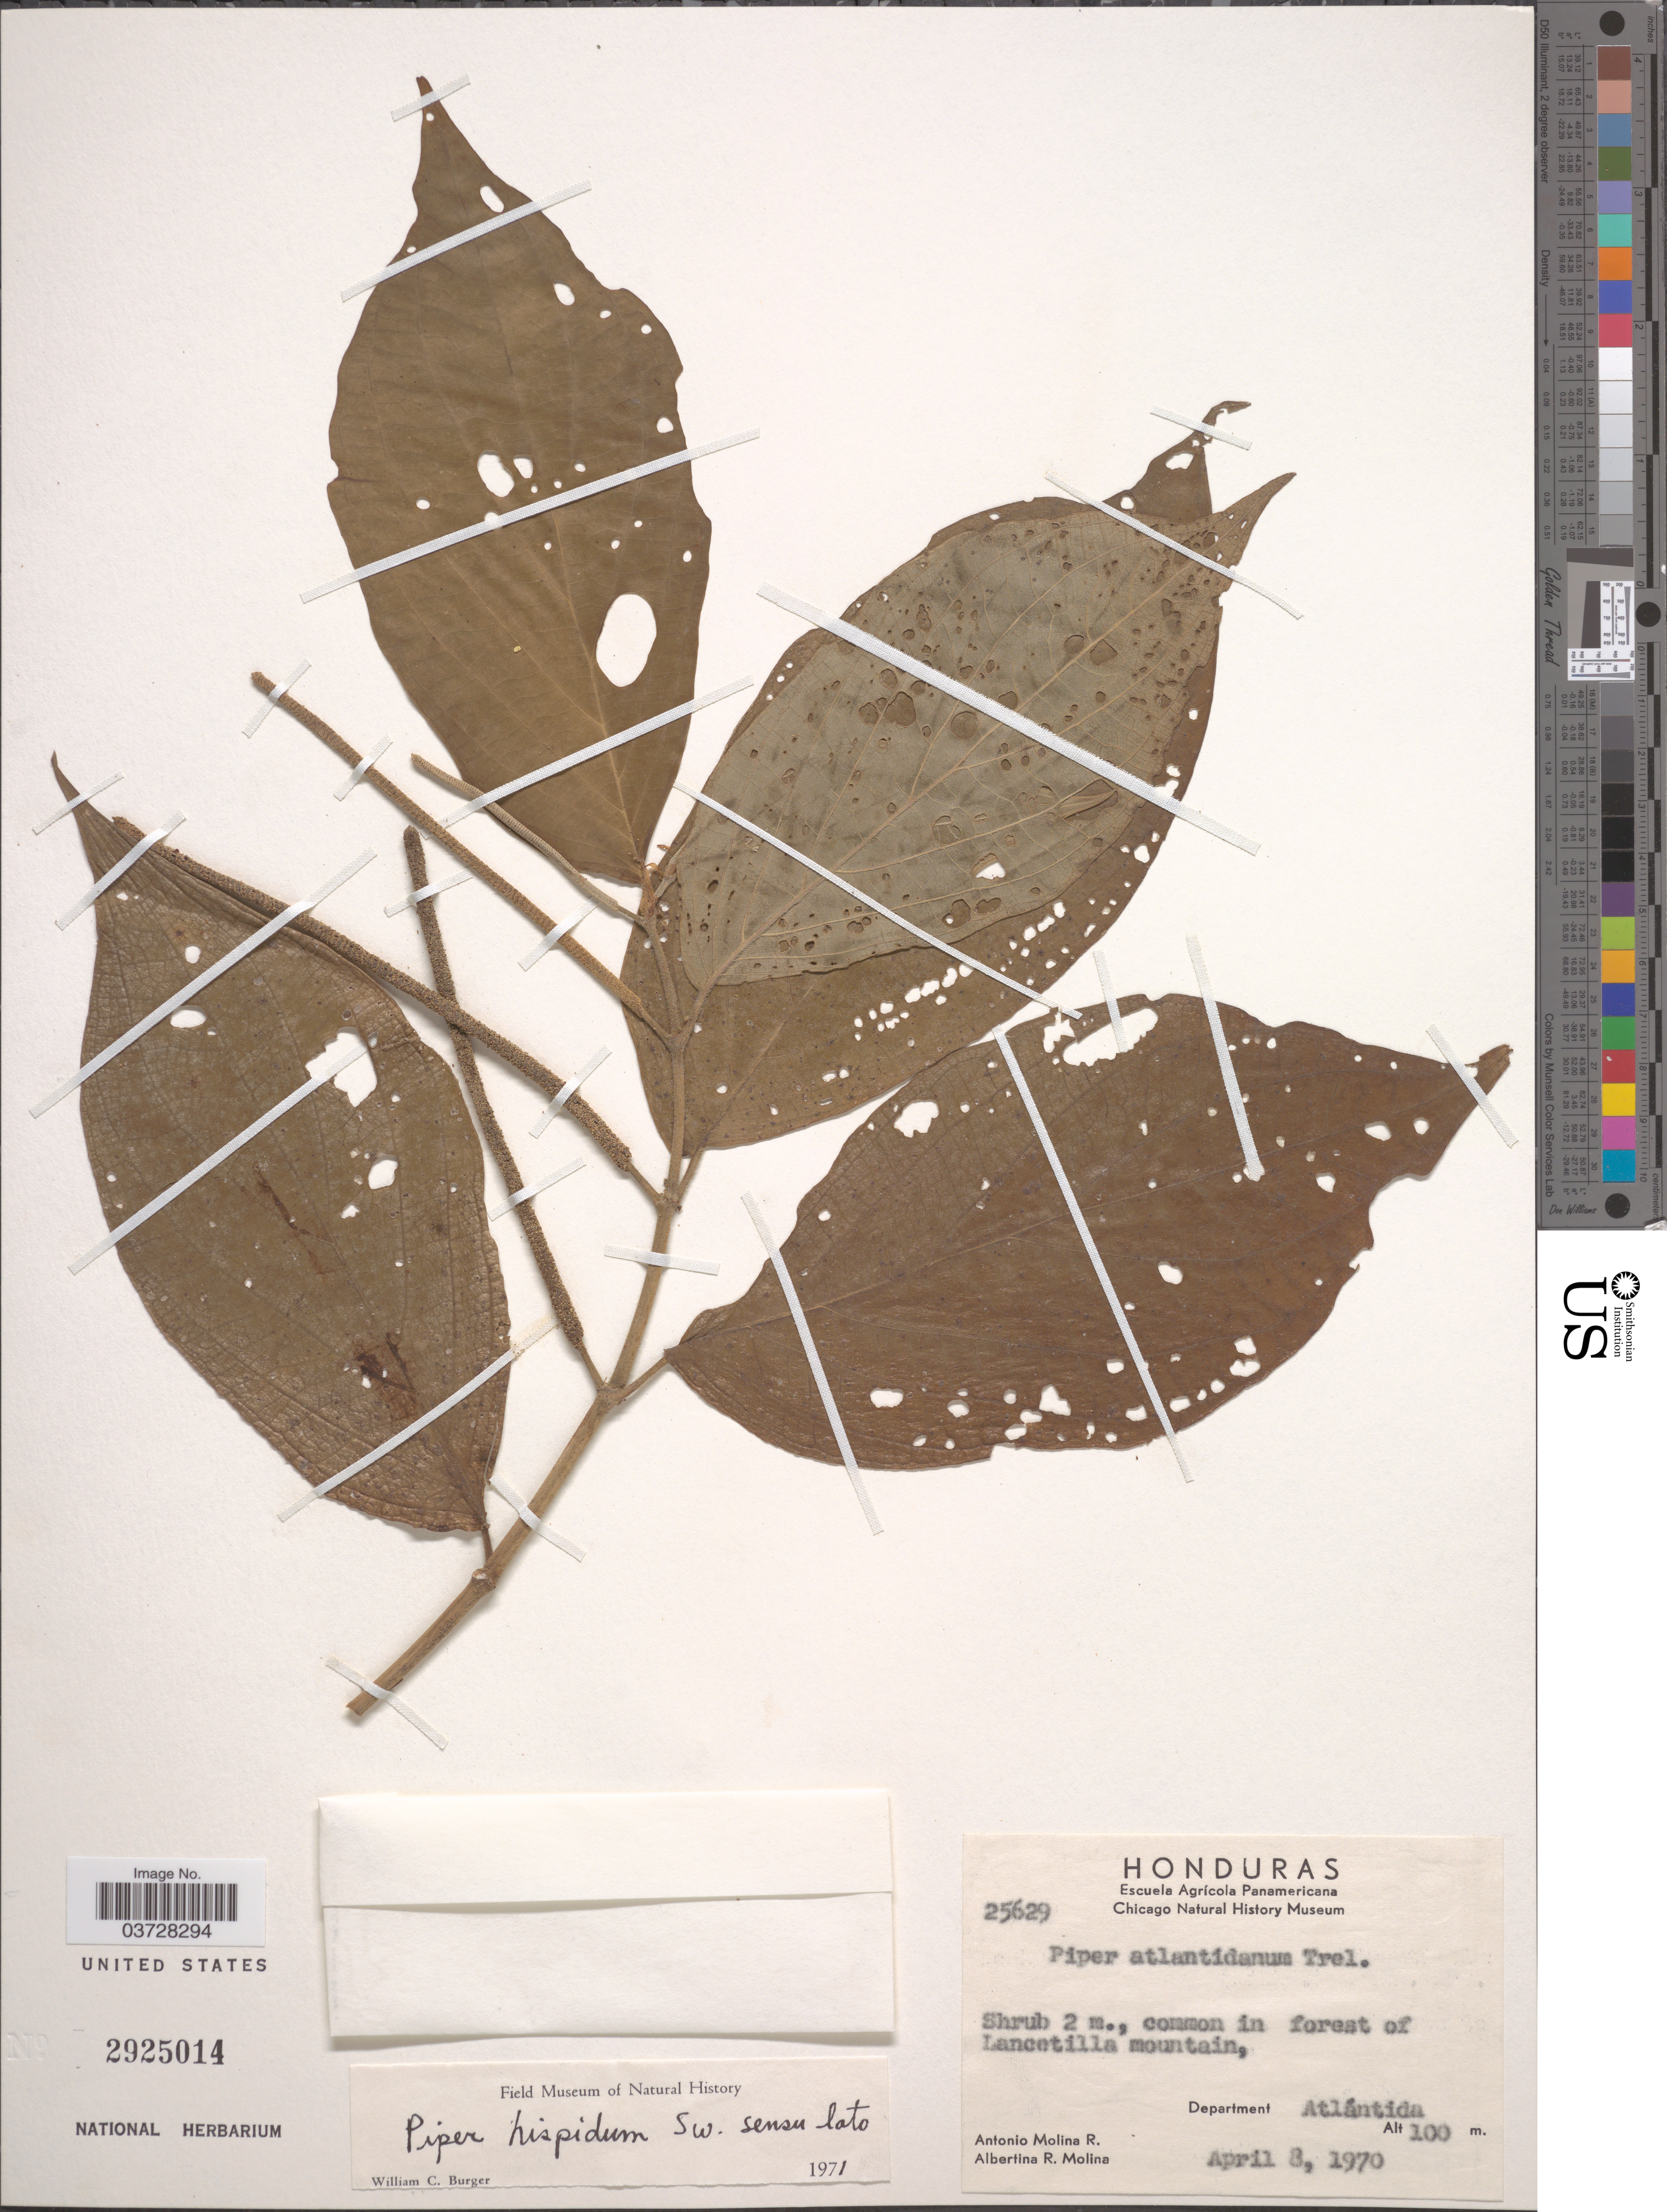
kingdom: Plantae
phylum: Tracheophyta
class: Magnoliopsida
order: Piperales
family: Piperaceae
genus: Piper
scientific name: Piper hispidum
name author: Sw.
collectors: A. Molina R. & A. R. Molina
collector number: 25629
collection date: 1970-04-08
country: Honduras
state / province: Atlantida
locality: Forest of Lancetilla mountain, Department Atlántida.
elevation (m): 100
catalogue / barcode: US 2925014